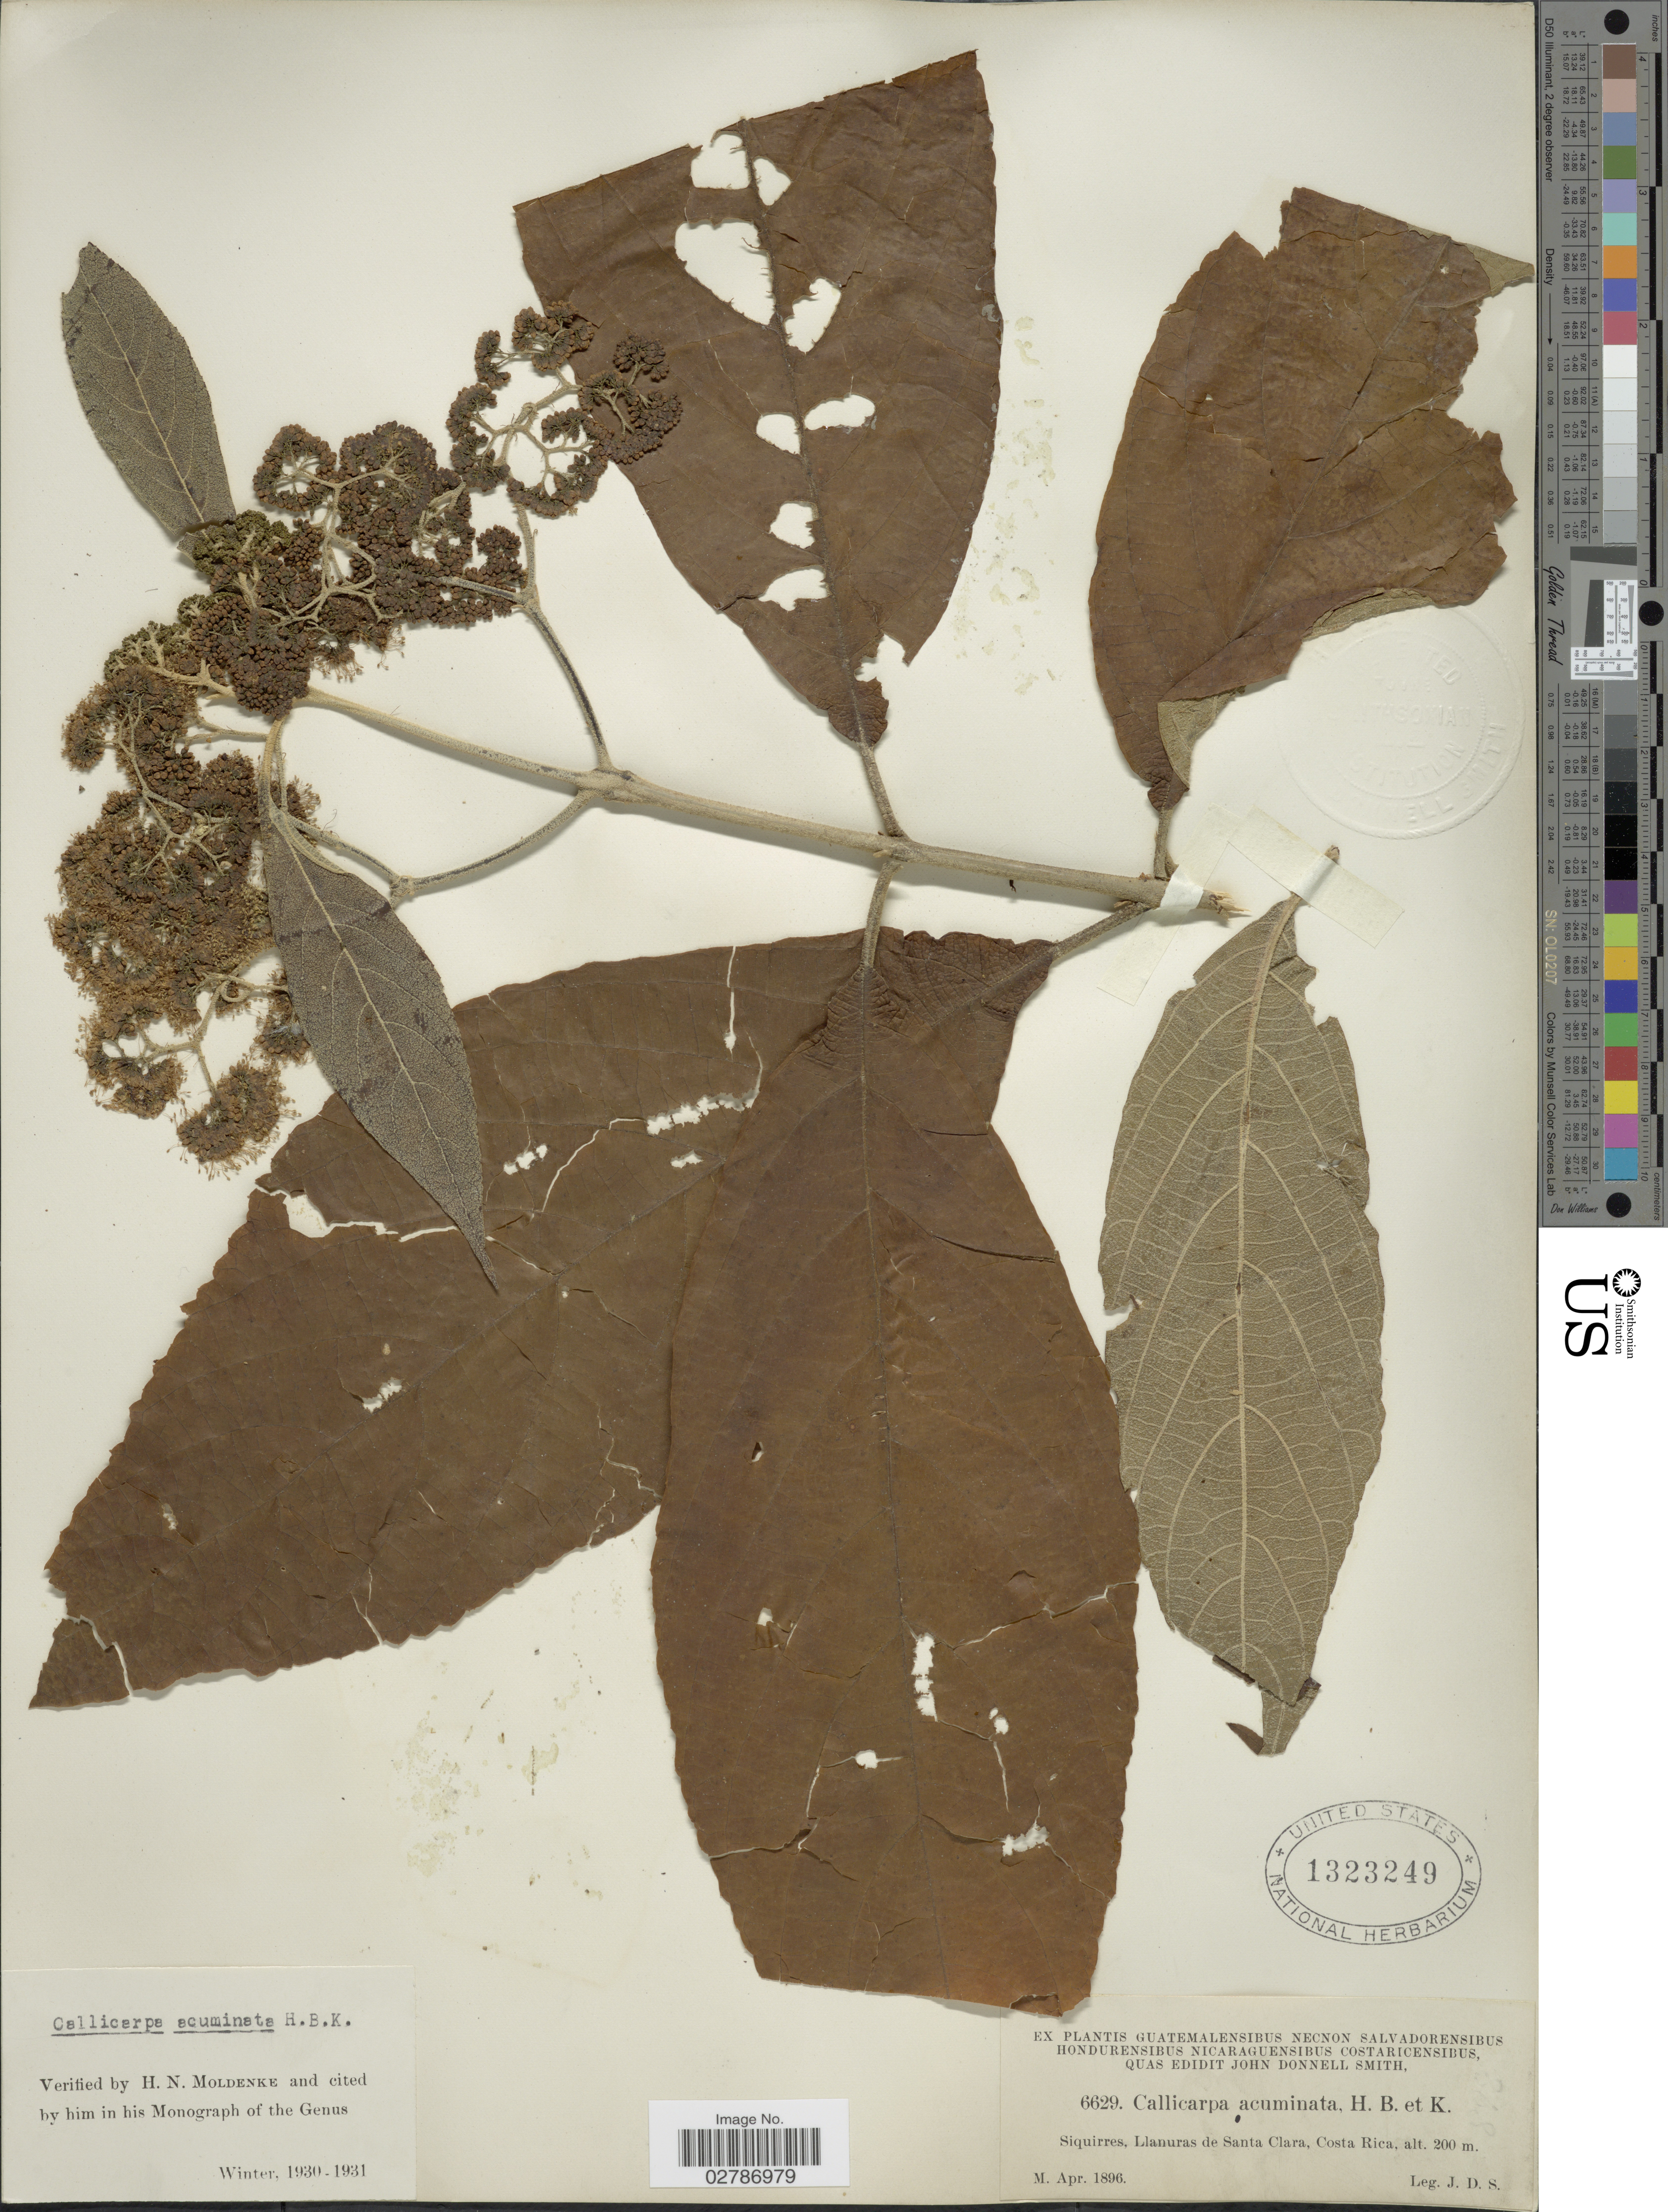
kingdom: Plantae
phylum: Tracheophyta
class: Magnoliopsida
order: Lamiales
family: Lamiaceae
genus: Callicarpa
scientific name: Callicarpa acuminata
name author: Kunth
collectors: J. Donnell Smith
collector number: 6629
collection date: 1896-04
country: Costa Rica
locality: Siquerres, Llanuras de Santa Clara.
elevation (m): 200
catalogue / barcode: US 1323249